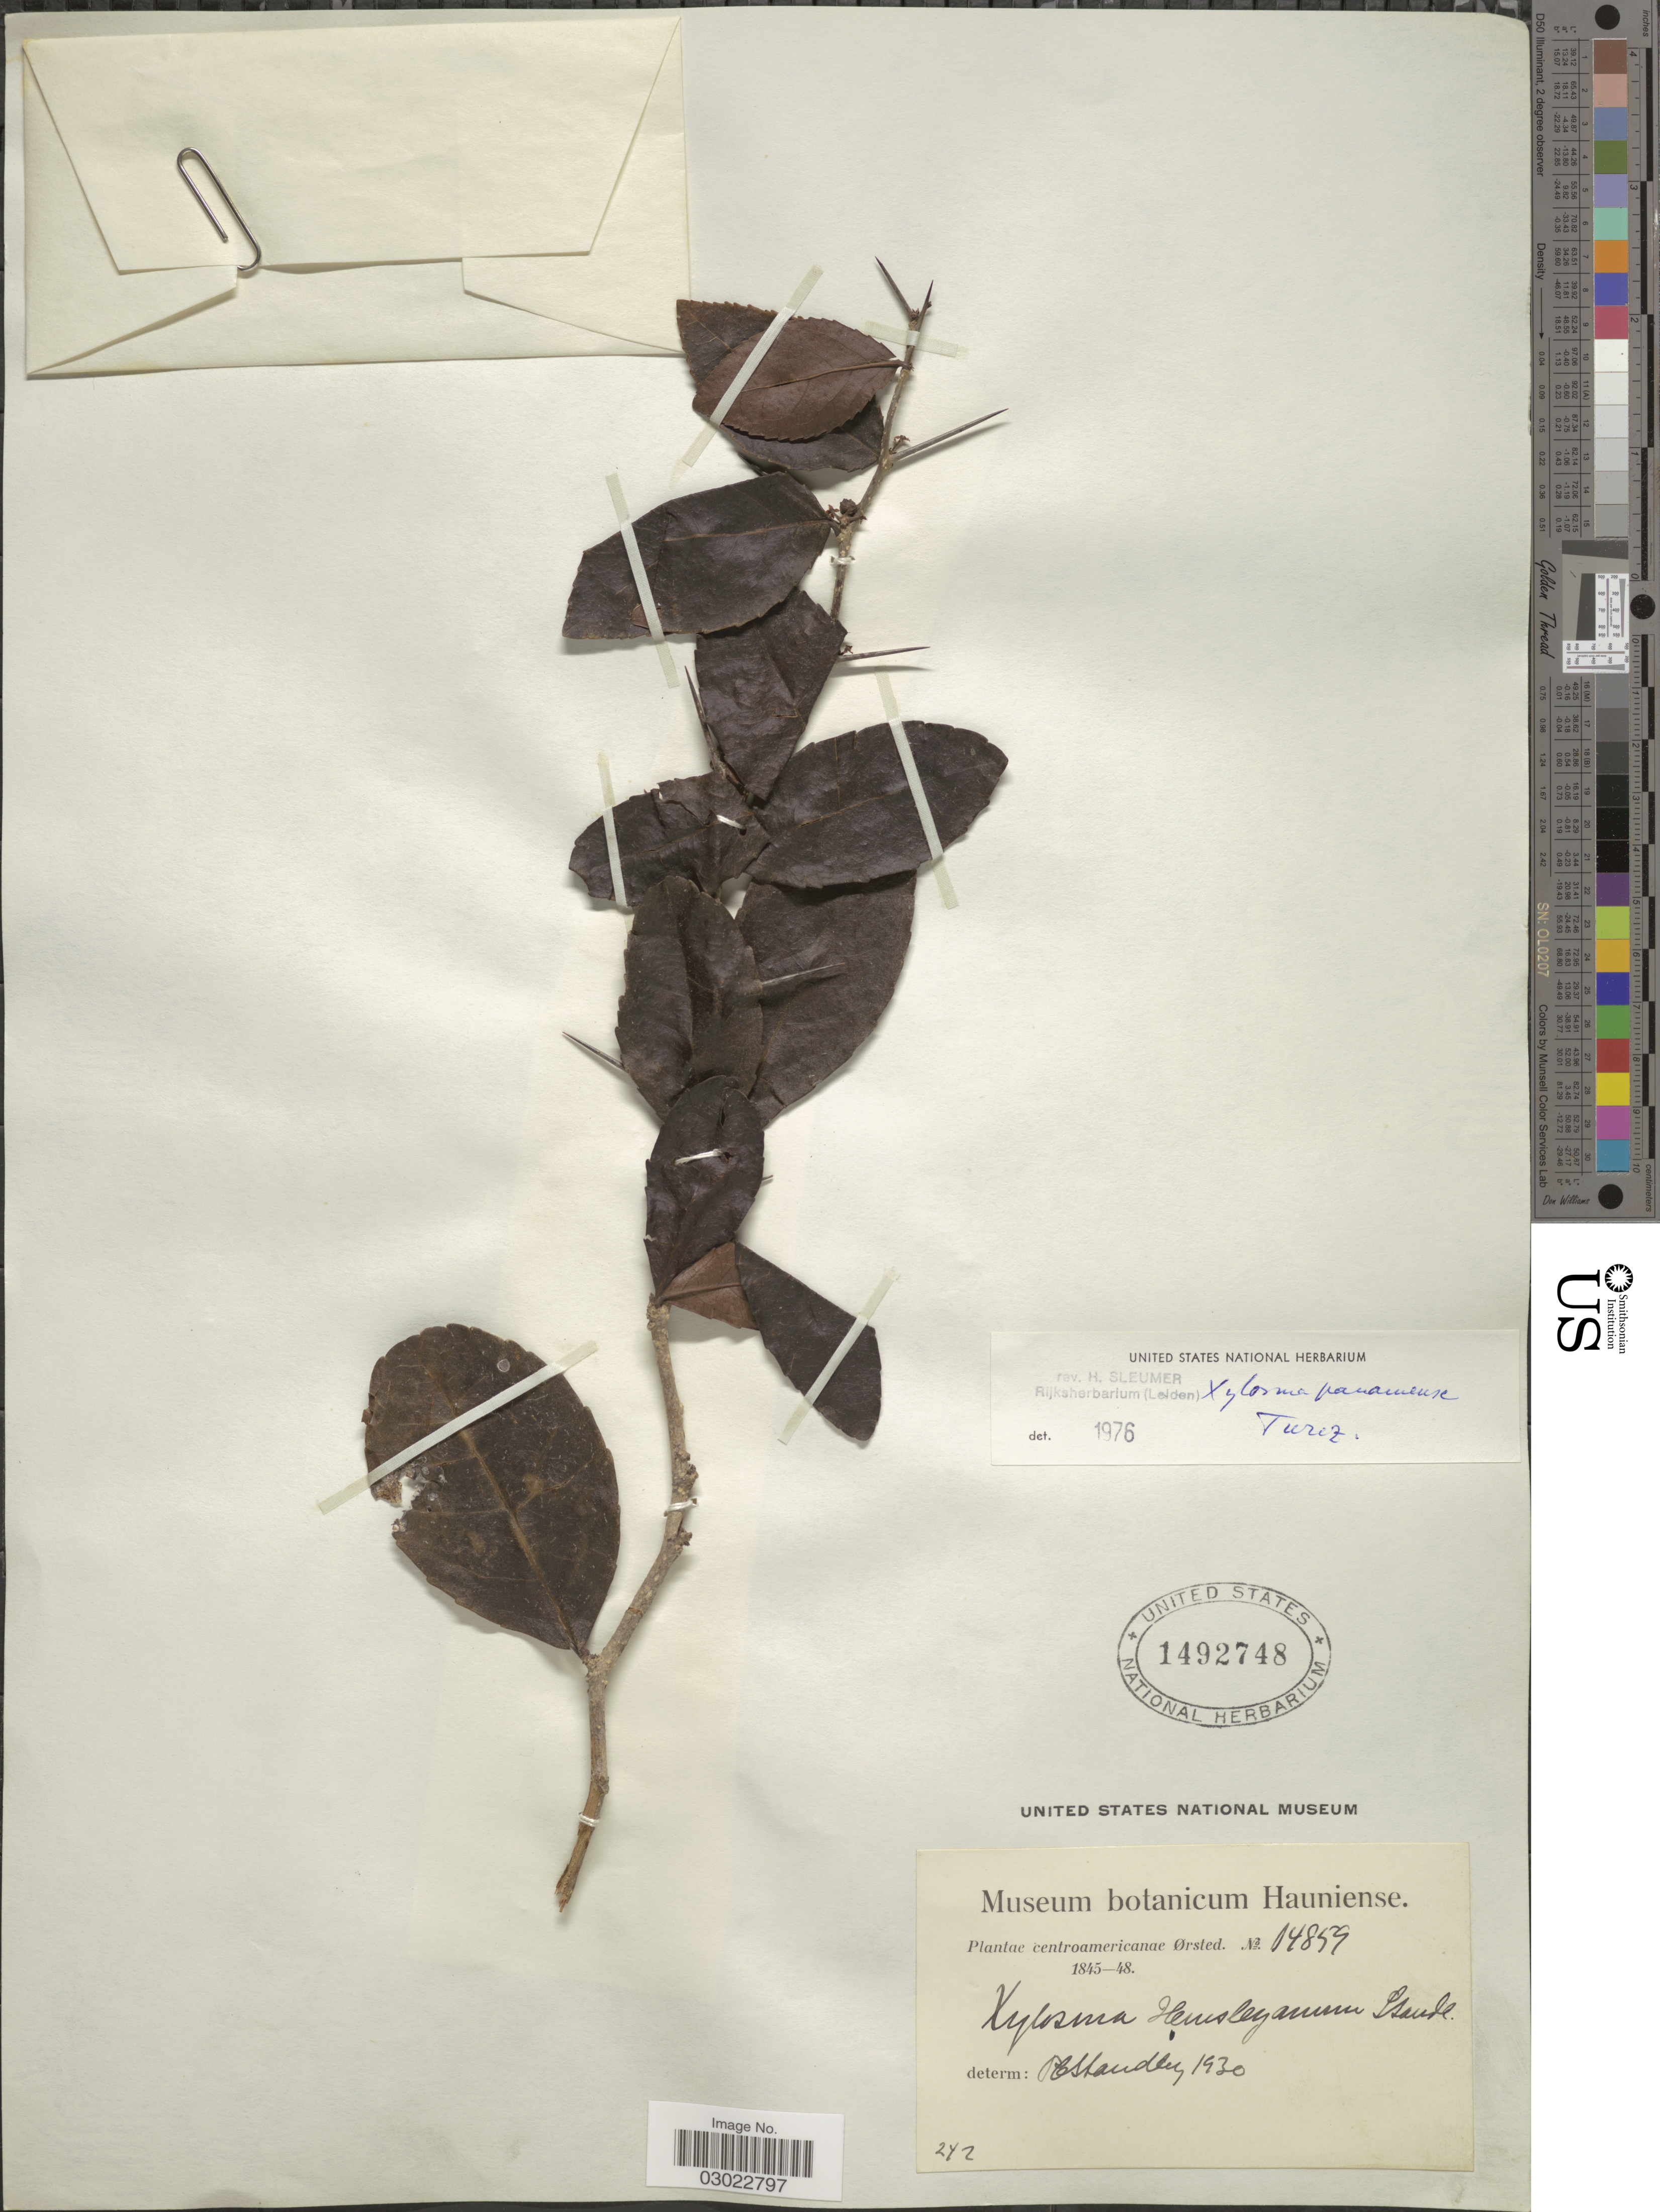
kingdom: Plantae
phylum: Tracheophyta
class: Magnoliopsida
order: Malpighiales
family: Salicaceae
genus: Xylosma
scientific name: Xylosma panamensis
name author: Turcz.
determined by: Sleumer, H. O.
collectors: Ørsted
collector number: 14859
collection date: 1845/1848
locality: Centroamericanae.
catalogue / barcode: US 1492748